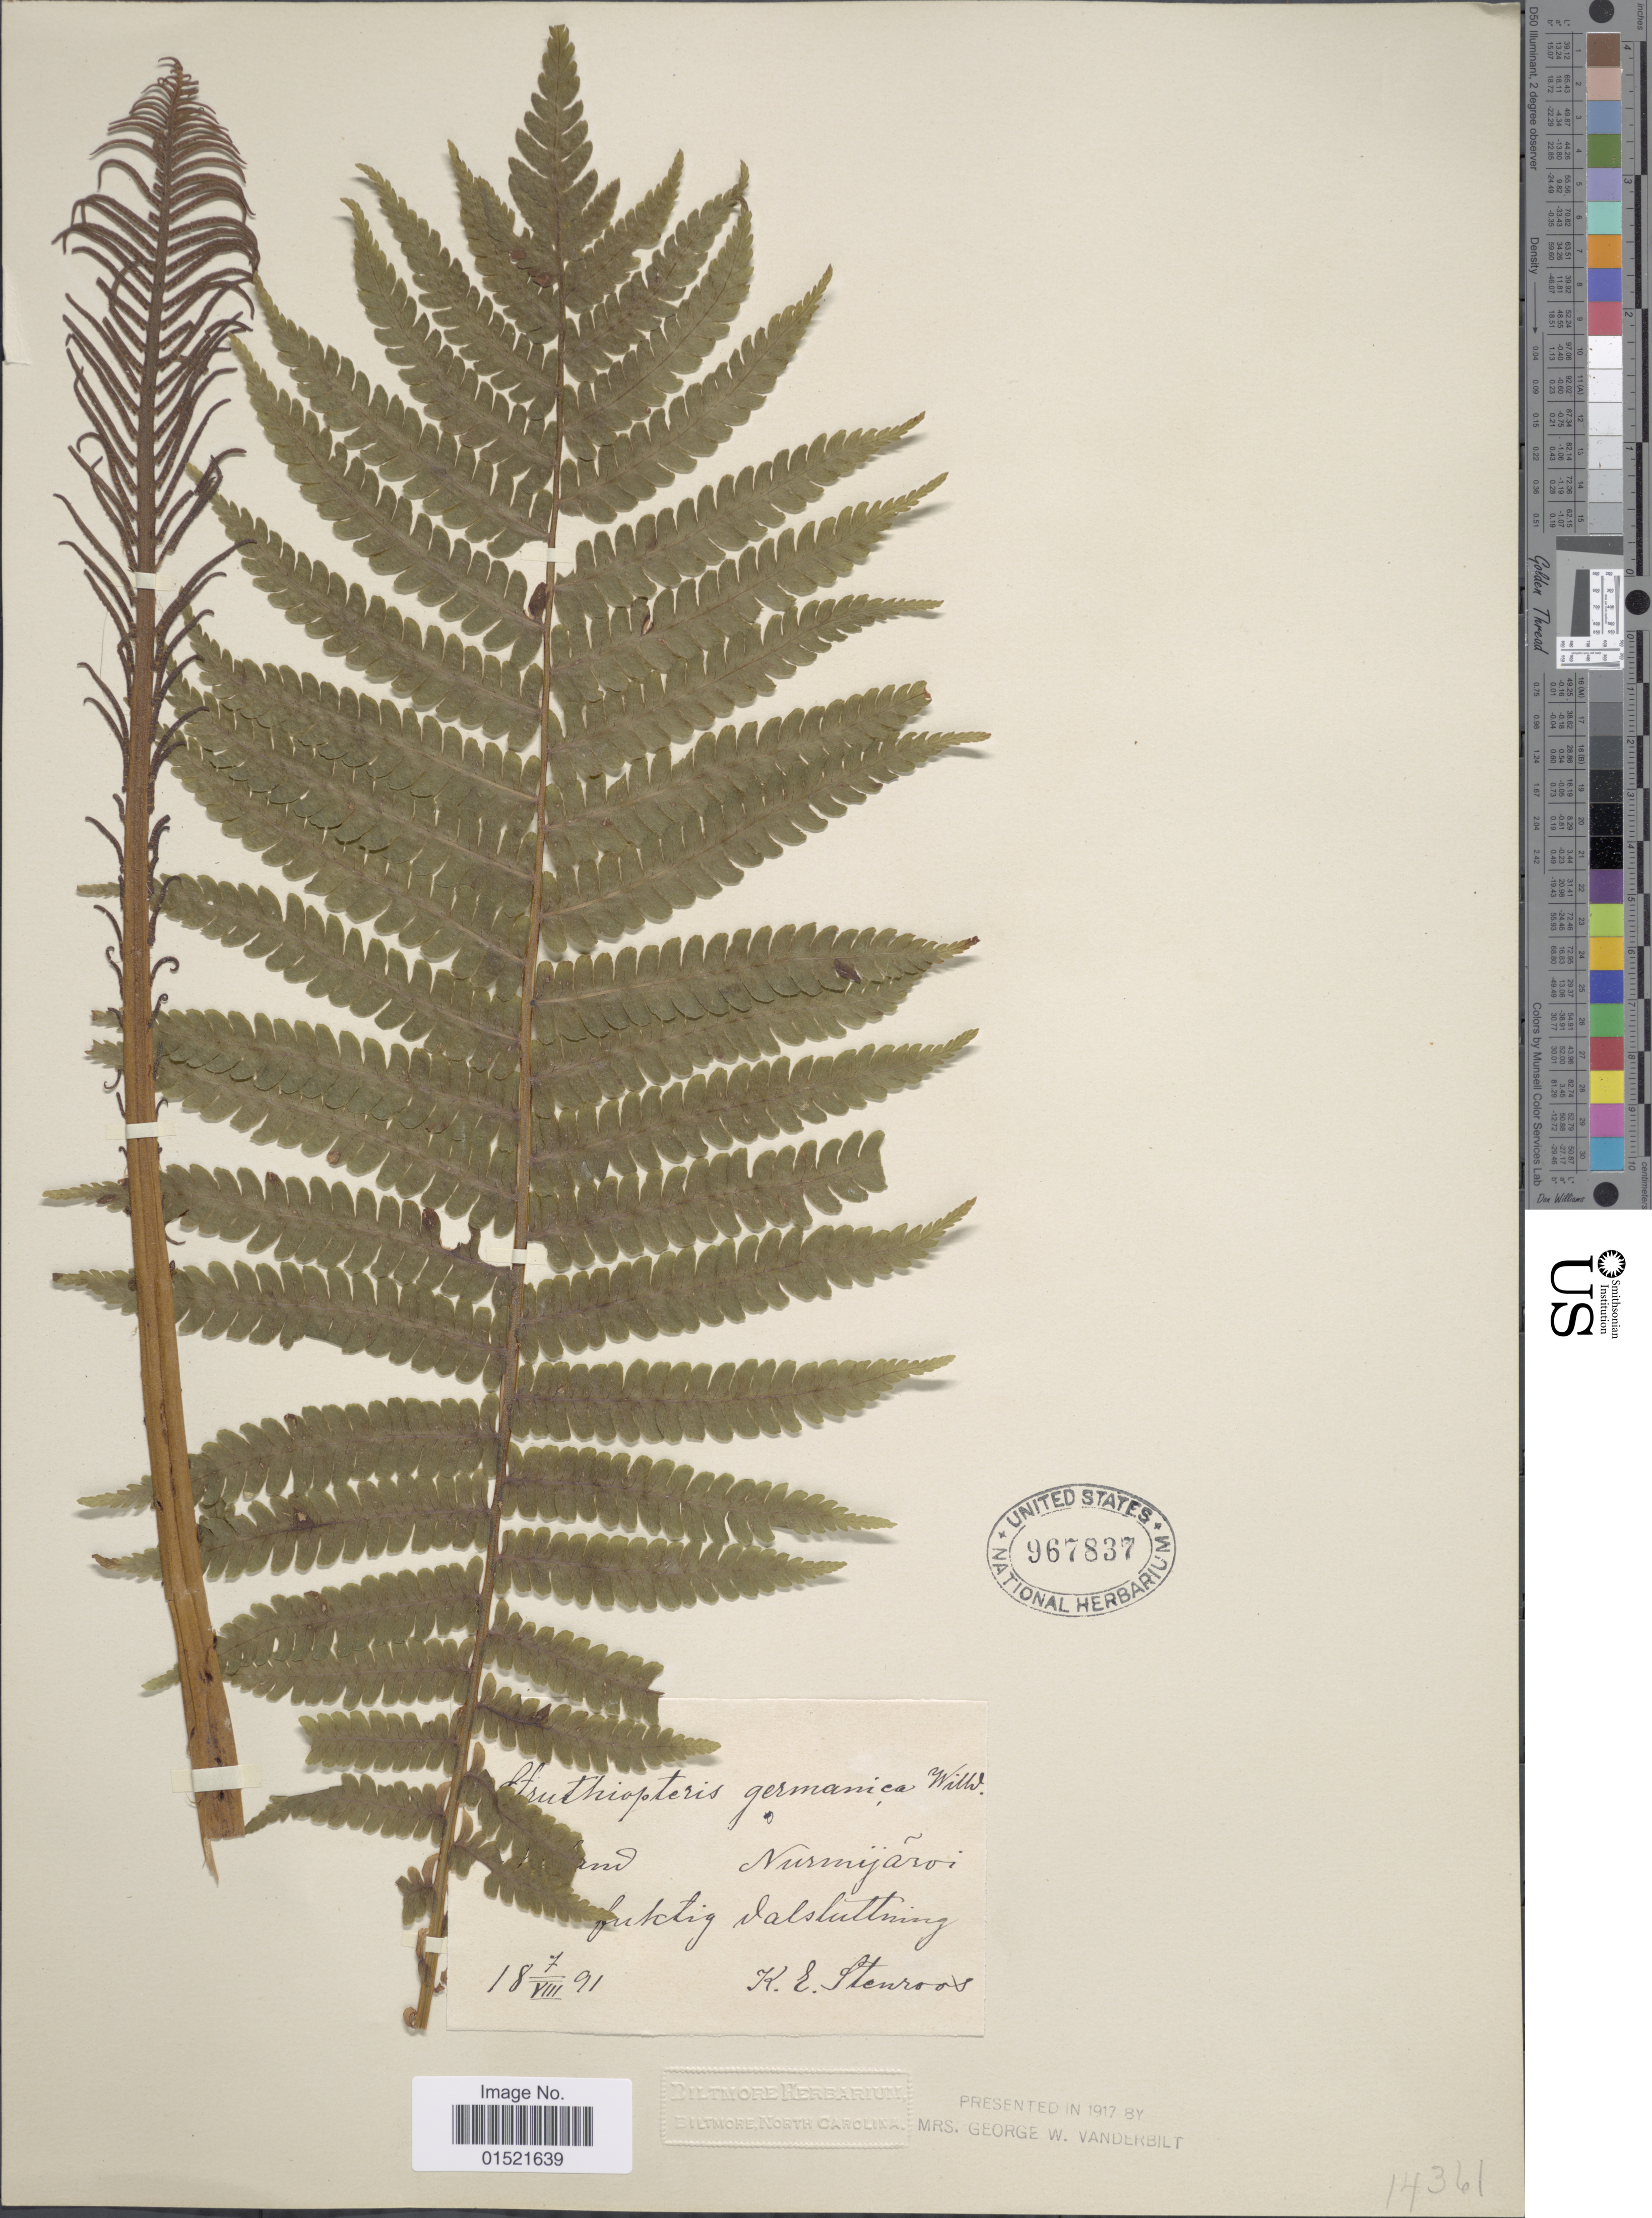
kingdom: Plantae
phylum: Tracheophyta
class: Polypodiopsida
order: Polypodiales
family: Onocleaceae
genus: Matteuccia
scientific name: Matteuccia struthiopteris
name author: (L.) Tod.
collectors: S. K. Stenroos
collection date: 1891-08-07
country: Germany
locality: Germanica, Nurmijaro, futctig Valsluttming [interpreted]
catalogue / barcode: US 967837